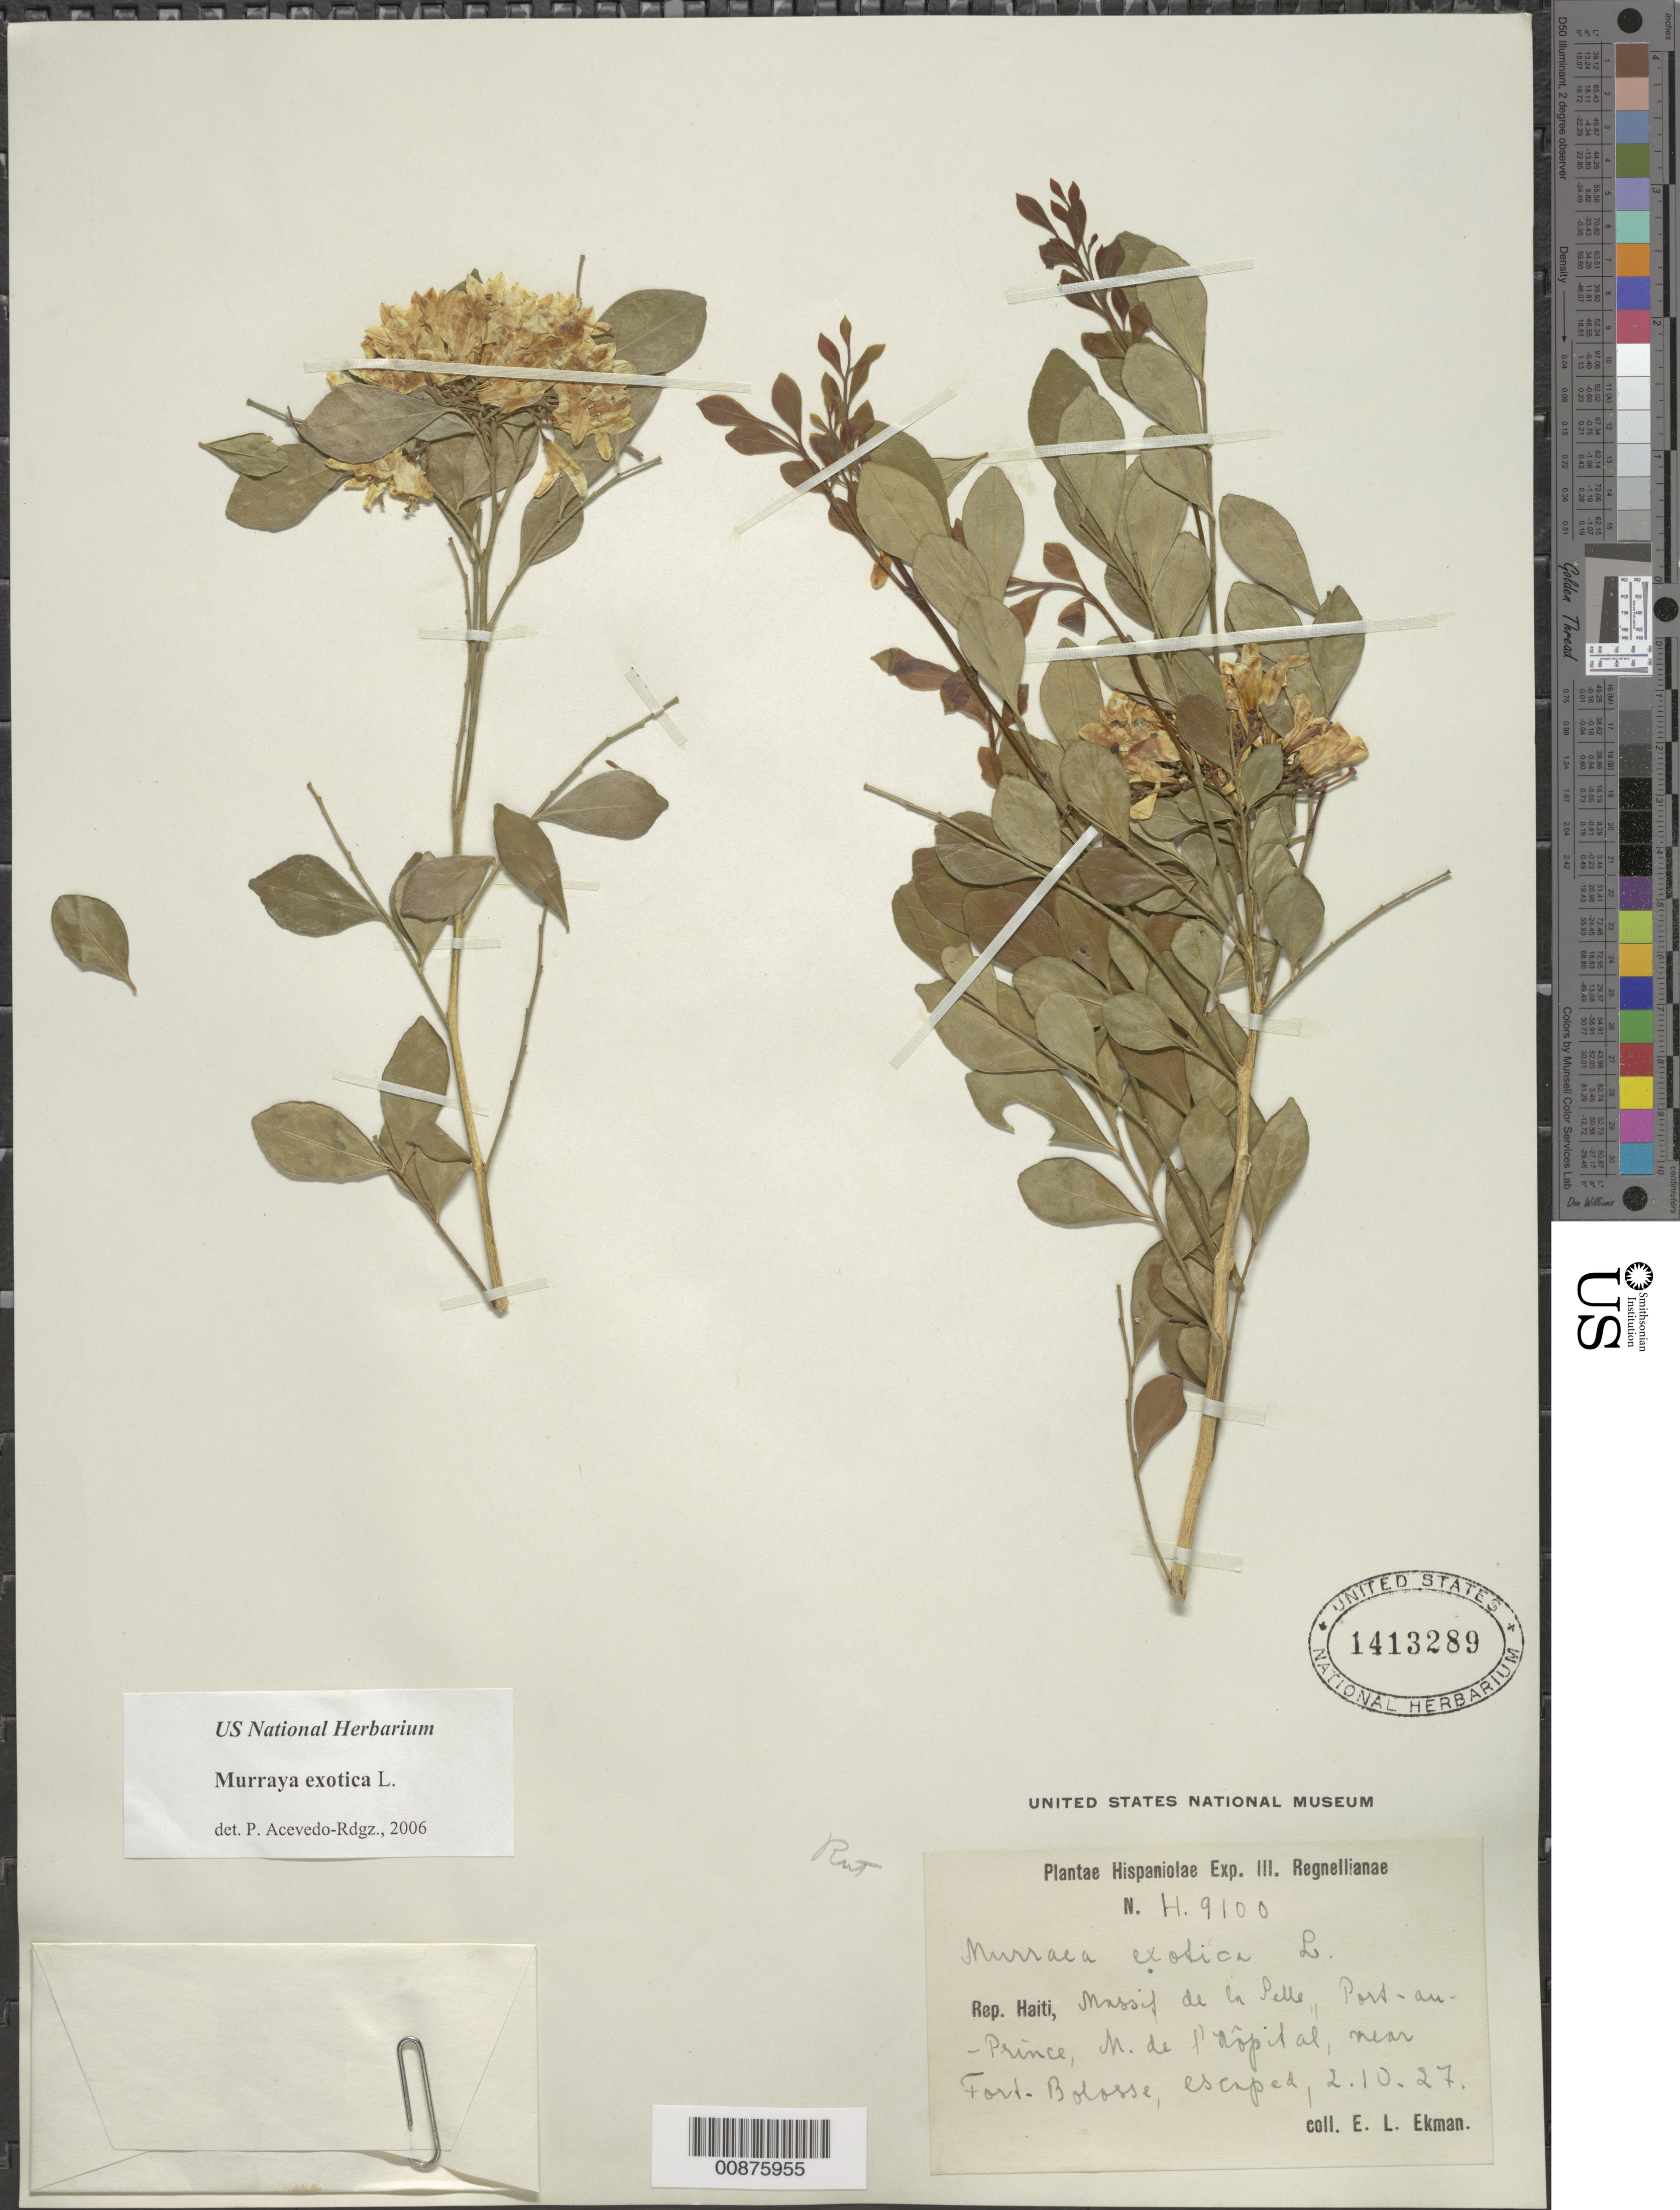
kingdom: Plantae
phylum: Tracheophyta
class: Magnoliopsida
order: Sapindales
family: Rutaceae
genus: Murraya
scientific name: Murraya exotica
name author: L.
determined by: Acevedo-Rodríguez, P., (BOT), Smithsonian Institution - National Museum of Natural History (UNITED STATES)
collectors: E. L. Ekman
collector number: H 9100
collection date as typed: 02 Oct 1927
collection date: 1927-10-02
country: Haiti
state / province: Ouest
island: Hispaniola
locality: Massif de la Selle, Port au Prince, M. de l'Hôpital, near Fort Bolosse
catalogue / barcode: US 1413289